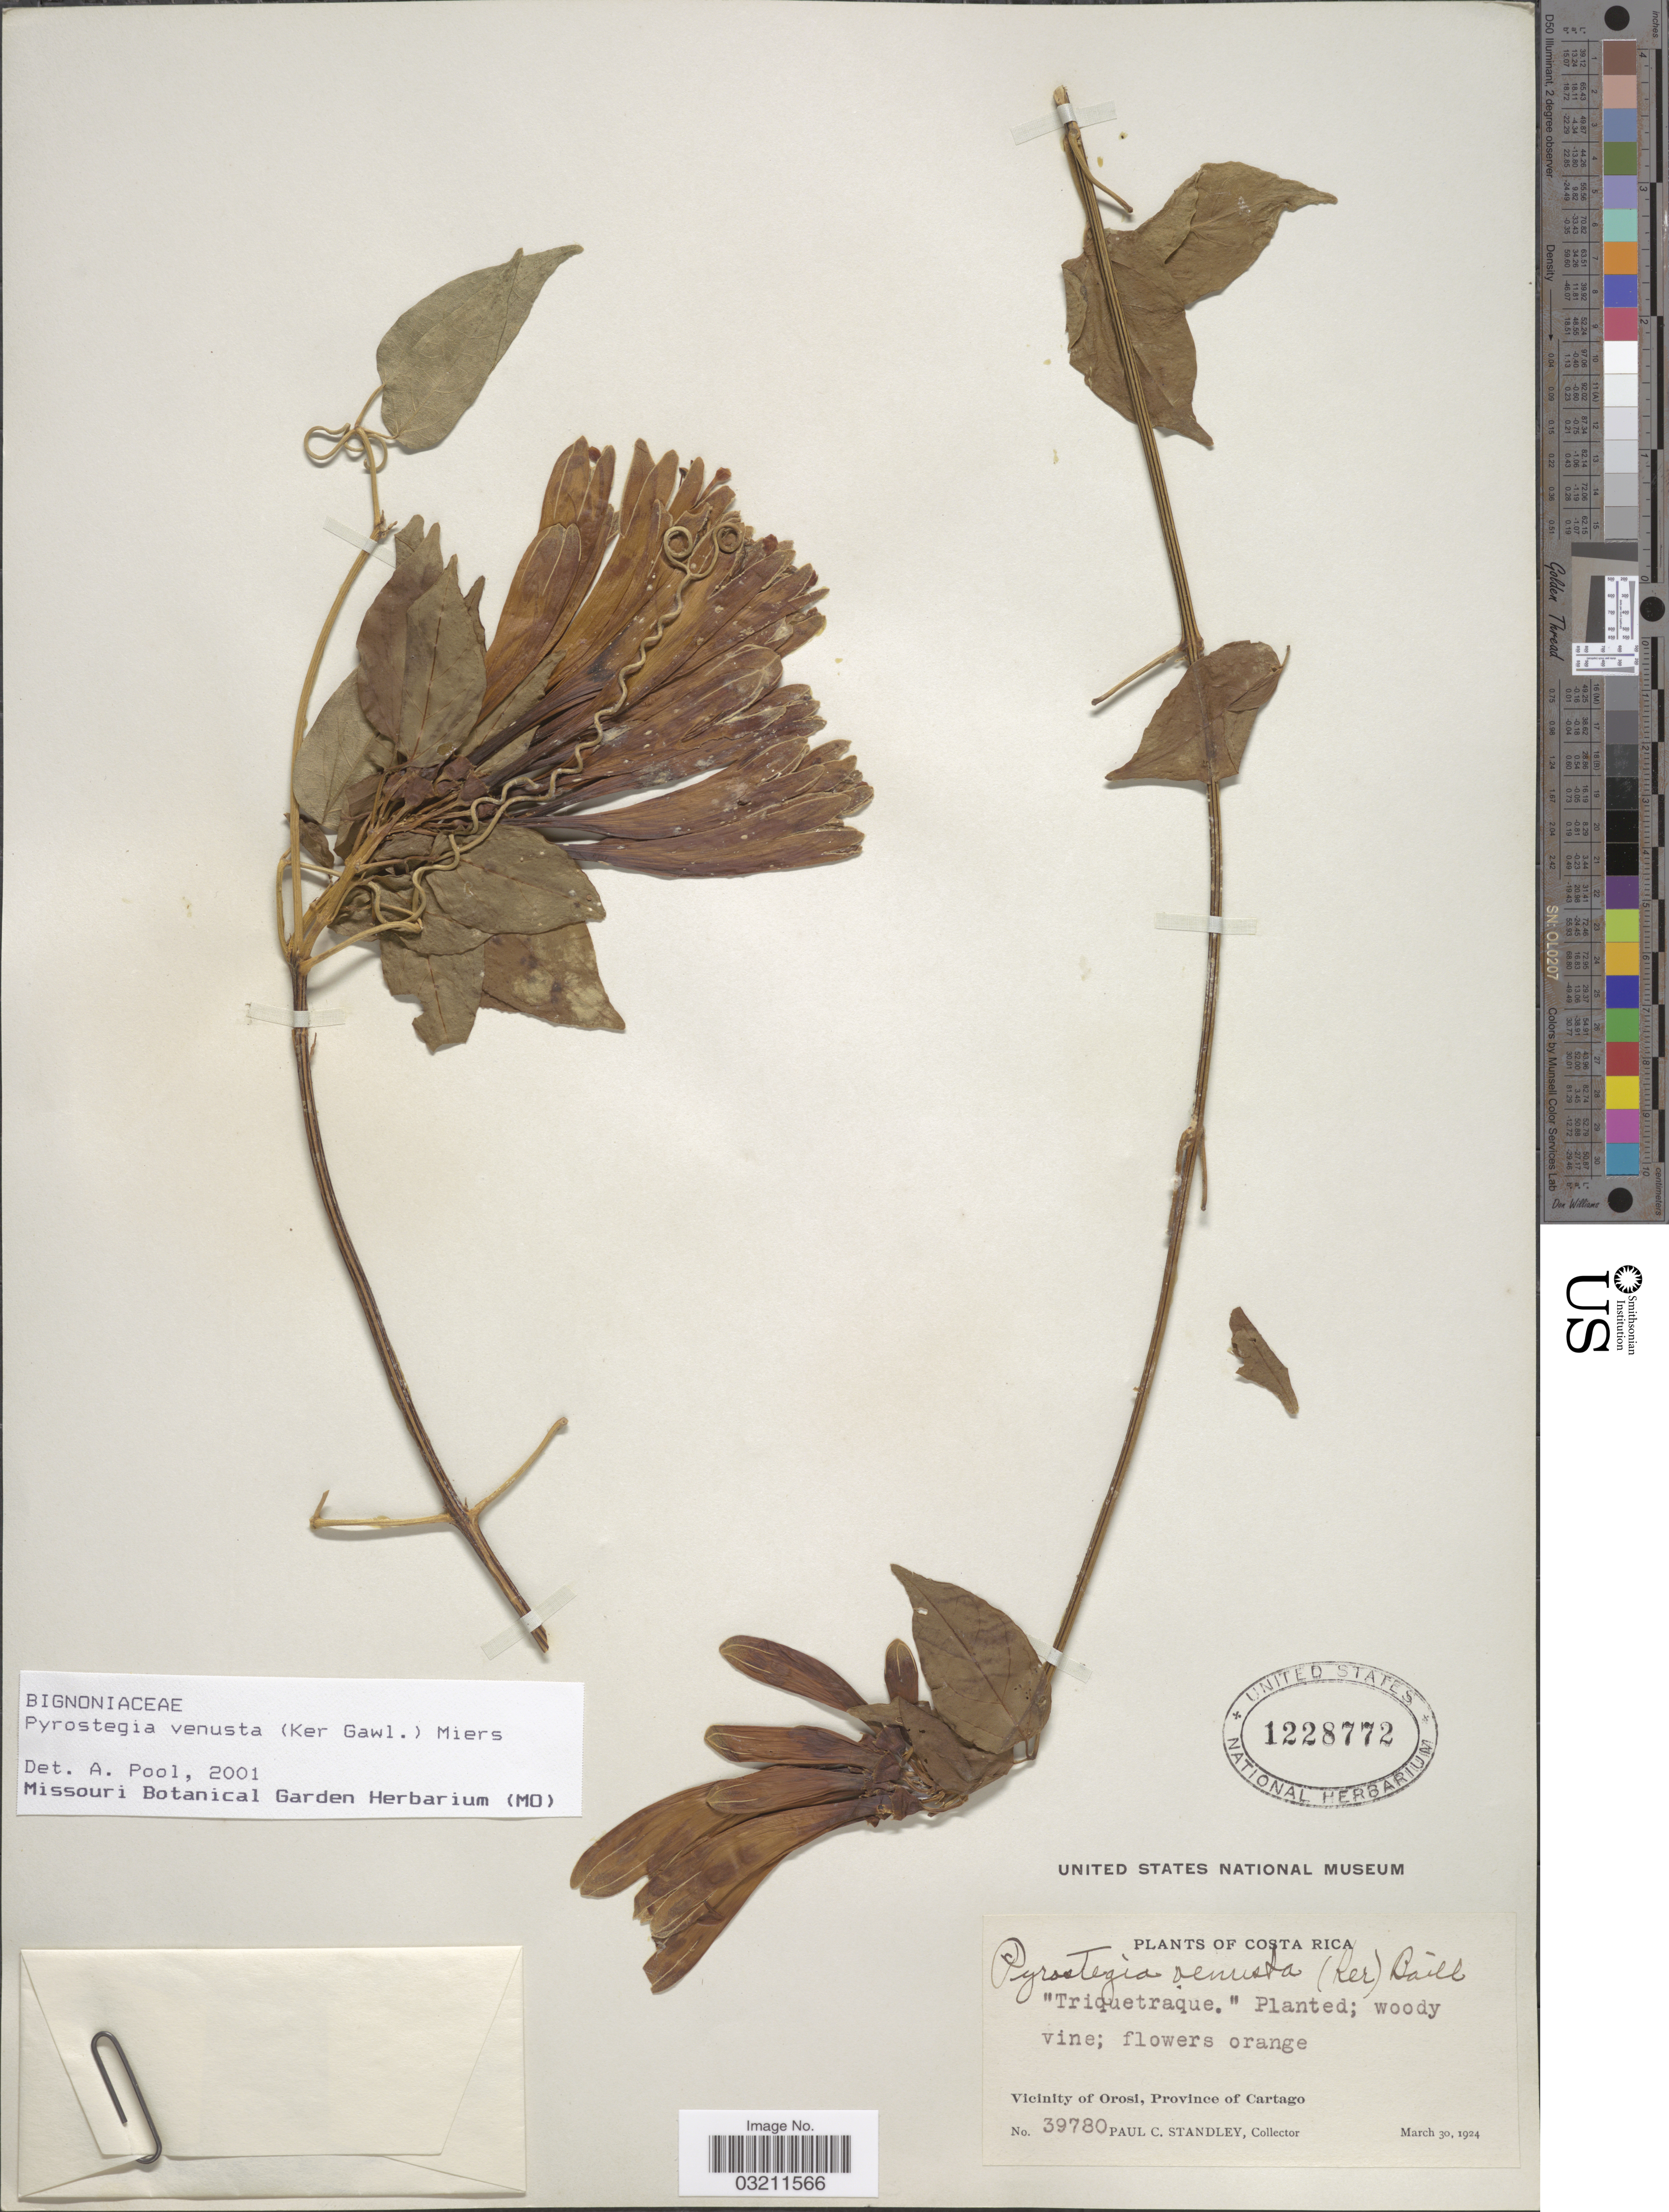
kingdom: Plantae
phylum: Tracheophyta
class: Magnoliopsida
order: Lamiales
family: Bignoniaceae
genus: Pyrostegia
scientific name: Pyrostegia venusta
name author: (Ker Gawl.) Miers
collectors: P. C. Standley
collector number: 39780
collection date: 1924-03-30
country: Costa Rica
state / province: Cartago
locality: Vicinity of Orosi.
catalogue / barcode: US 1228772